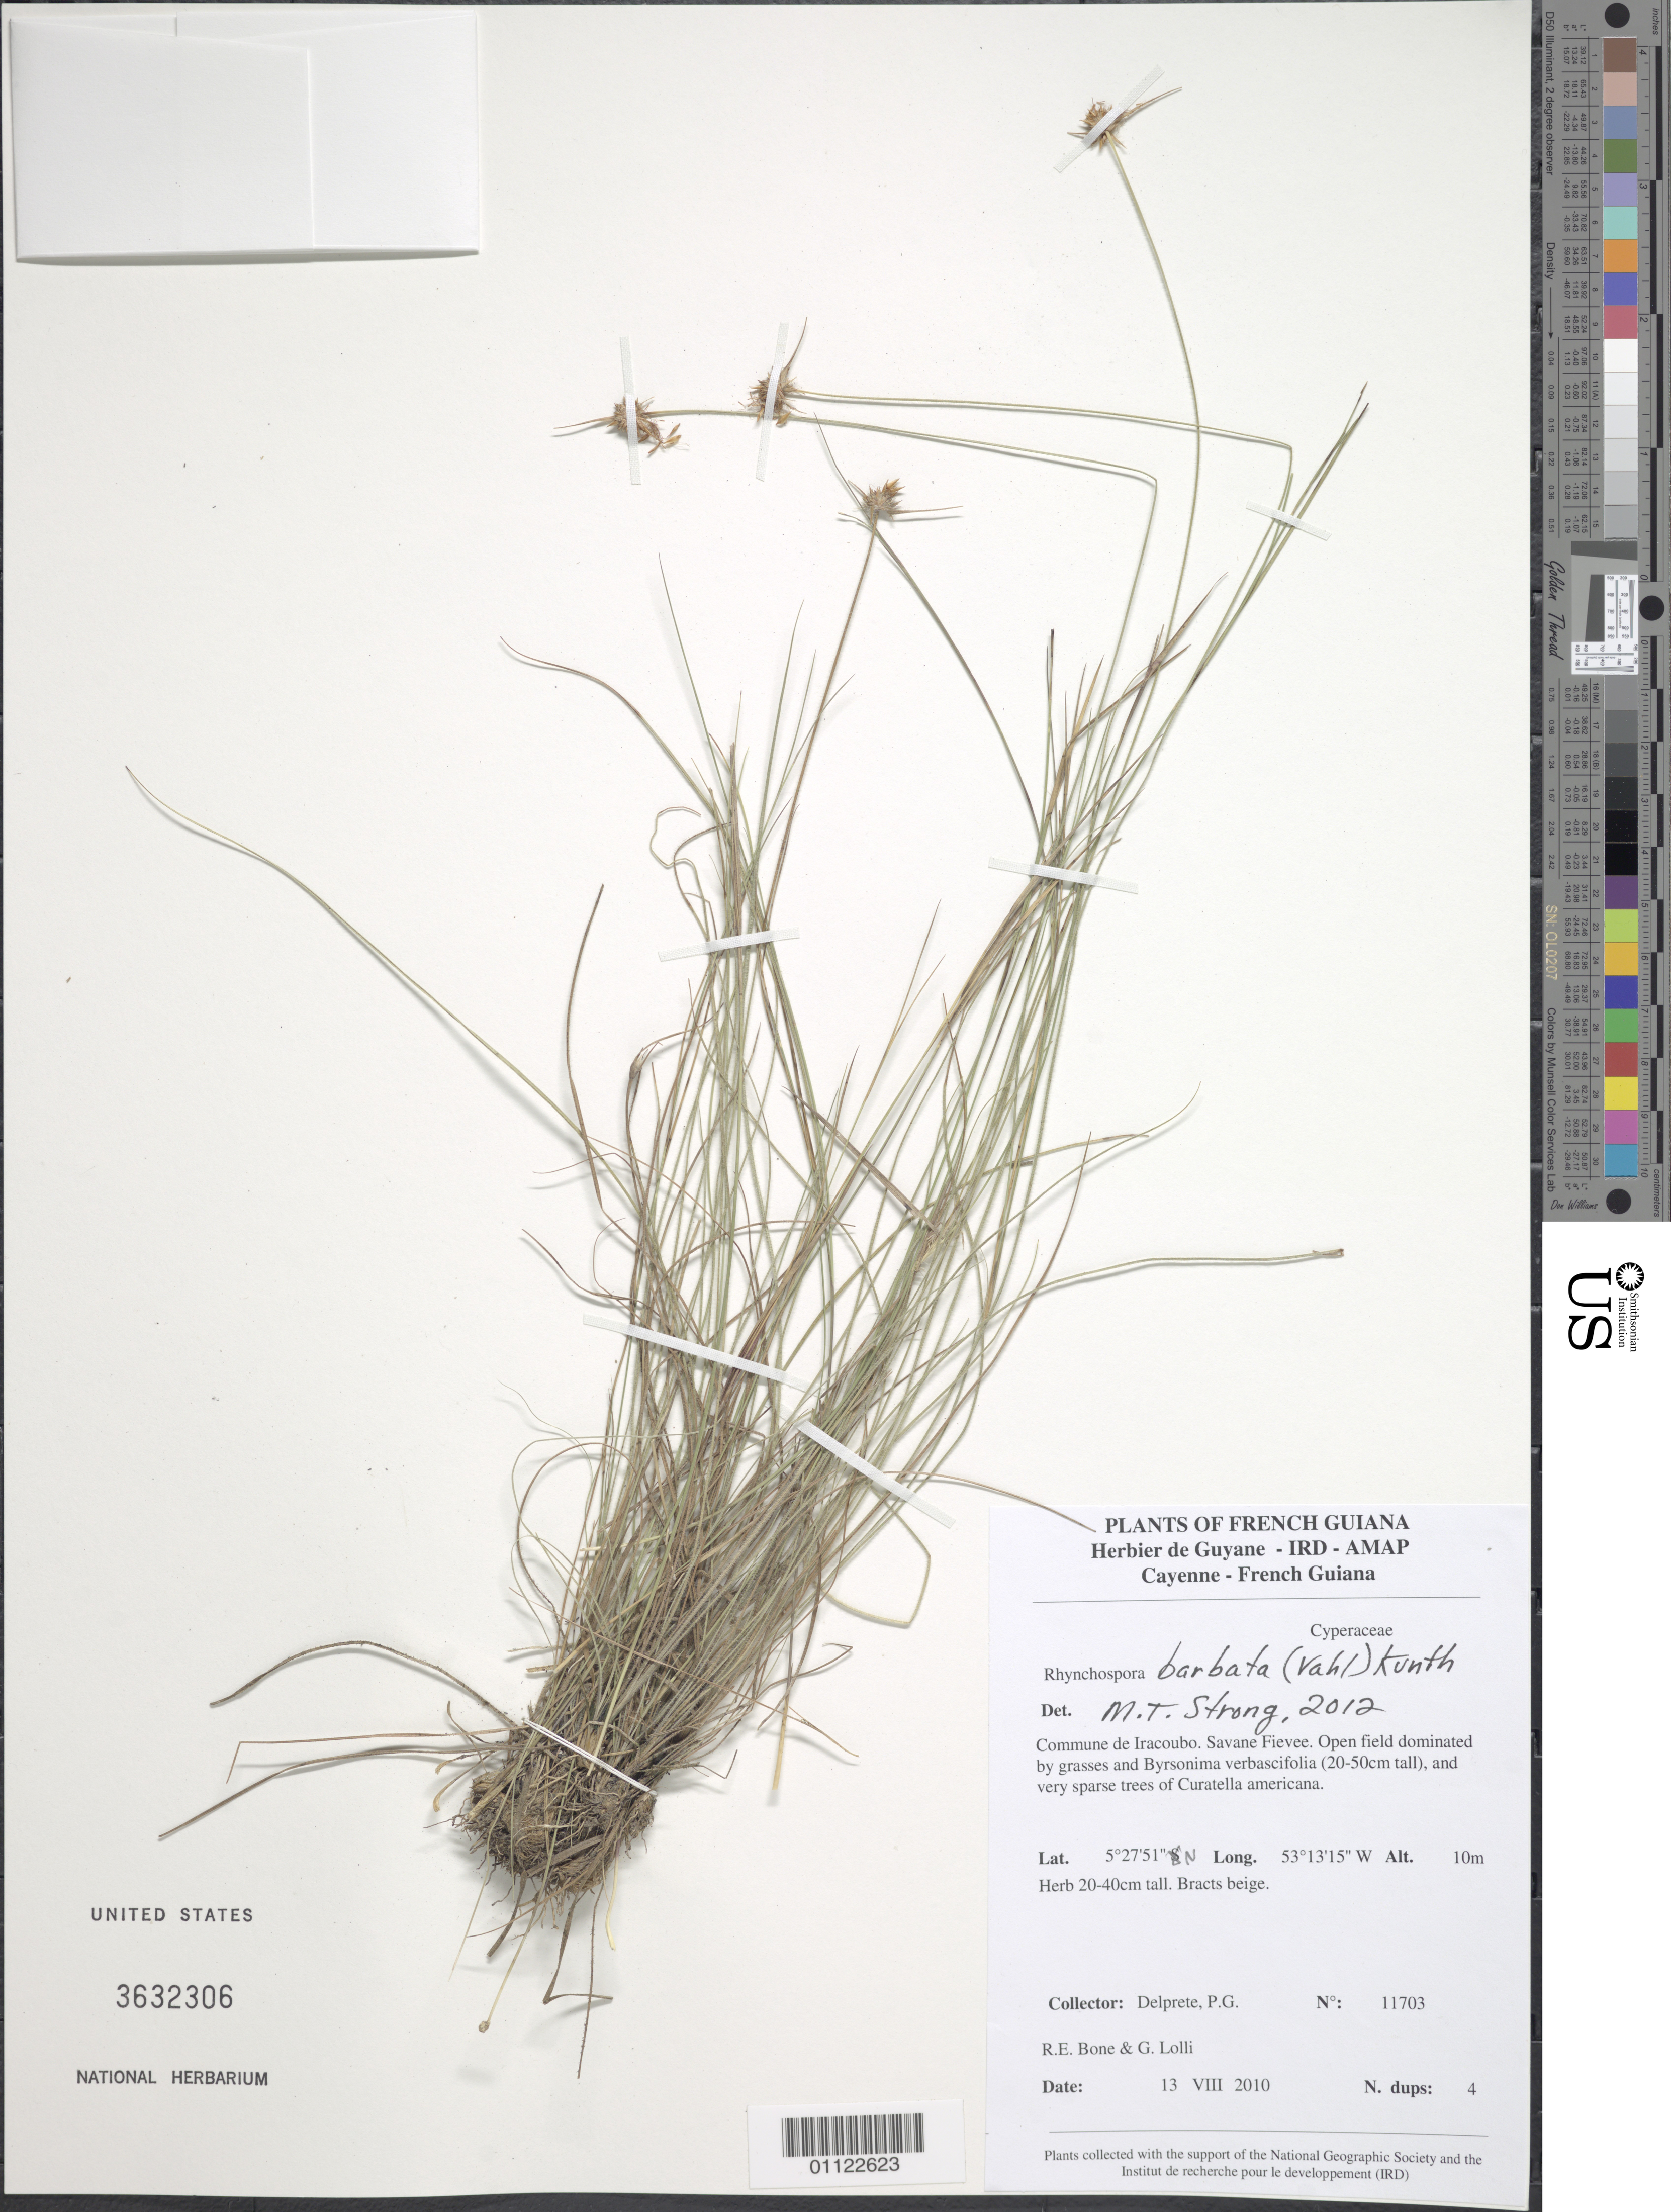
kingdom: Plantae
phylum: Tracheophyta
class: Liliopsida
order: Poales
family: Cyperaceae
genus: Rhynchospora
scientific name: Rhynchospora barbata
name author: (Vahl) Kunth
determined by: Alves, K.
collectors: P. G. Delprete, R. Bone & G. Lolli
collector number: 11703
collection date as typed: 13-Jul-10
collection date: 1910-07-13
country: French Guiana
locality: Commune de Iracoubo. Savane Fievee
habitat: Open field dominated by grasses and Byrsonima verbascifolia (20-50cm tall) and very sparse trees of Curatella americana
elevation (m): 10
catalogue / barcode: US 3632306